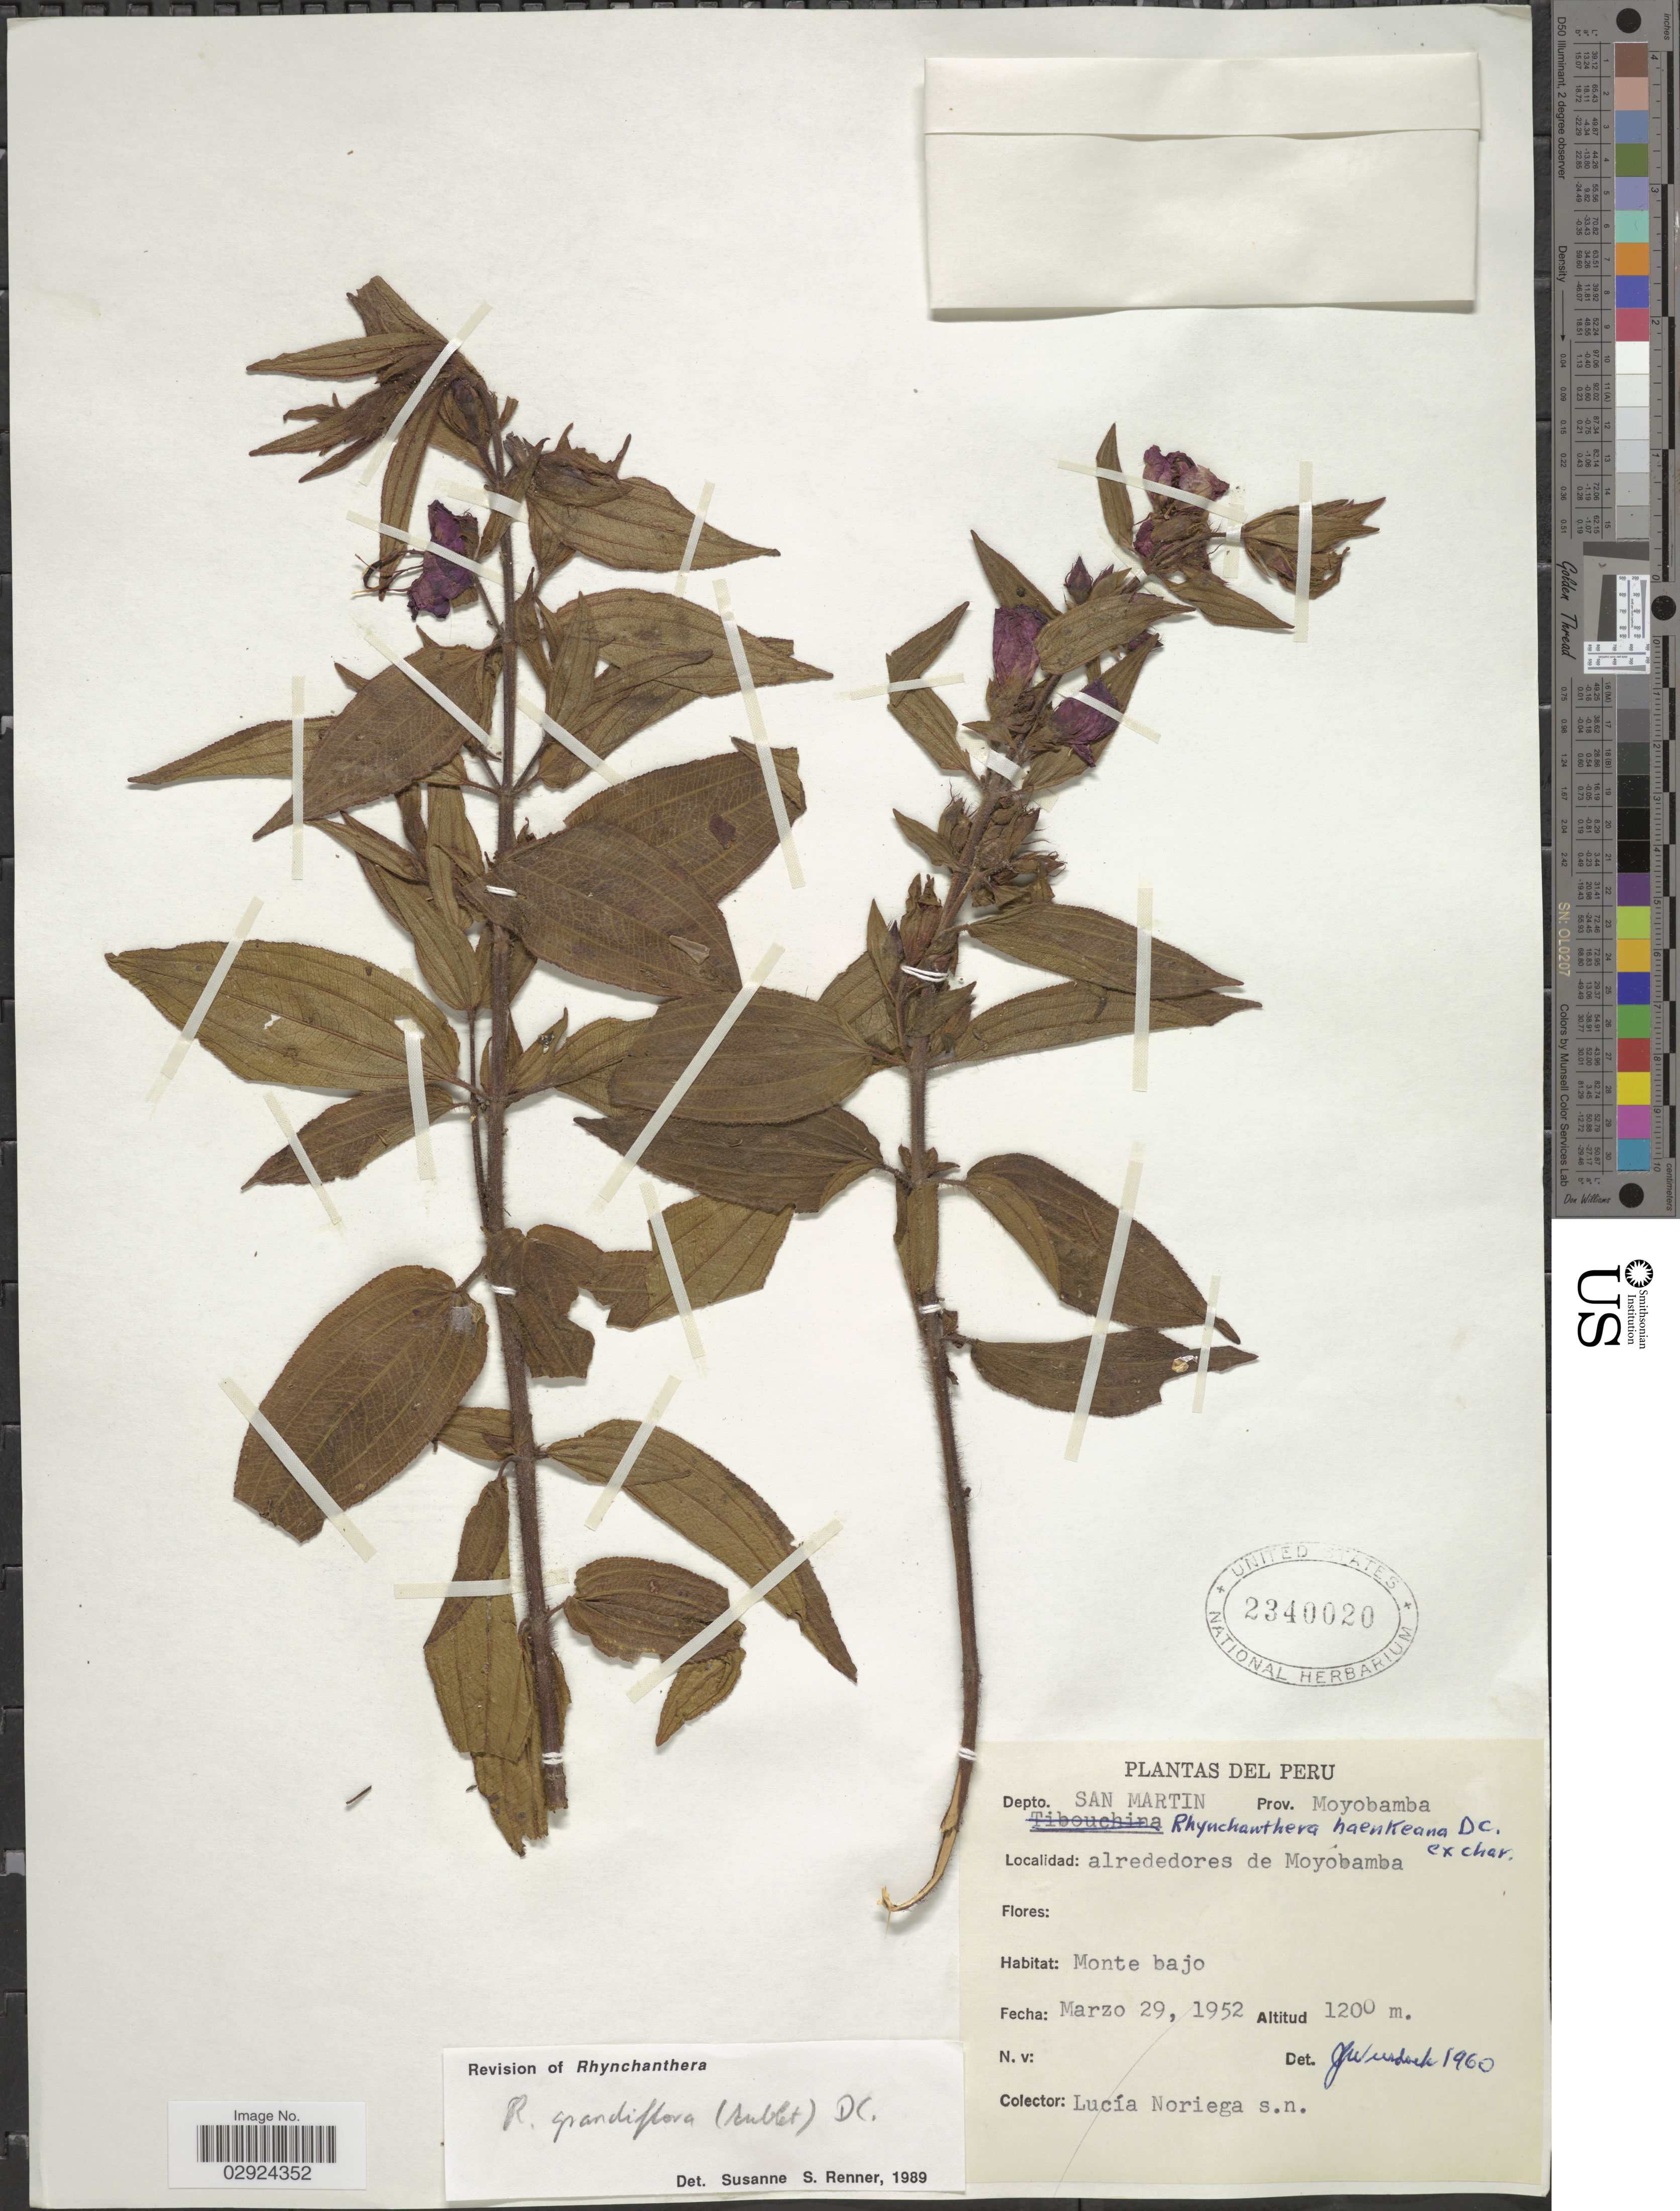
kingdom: Plantae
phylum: Tracheophyta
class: Magnoliopsida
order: Myrtales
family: Melastomataceae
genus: Rhynchanthera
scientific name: Rhynchanthera grandiflora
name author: (Aubl.) DC.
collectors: L. Noriega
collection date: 1952-03-29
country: Peru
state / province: San Martín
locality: Depto. San Martin, Prov. Moyobamba, alrededores de Moyobamba.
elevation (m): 1200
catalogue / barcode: US 2340020